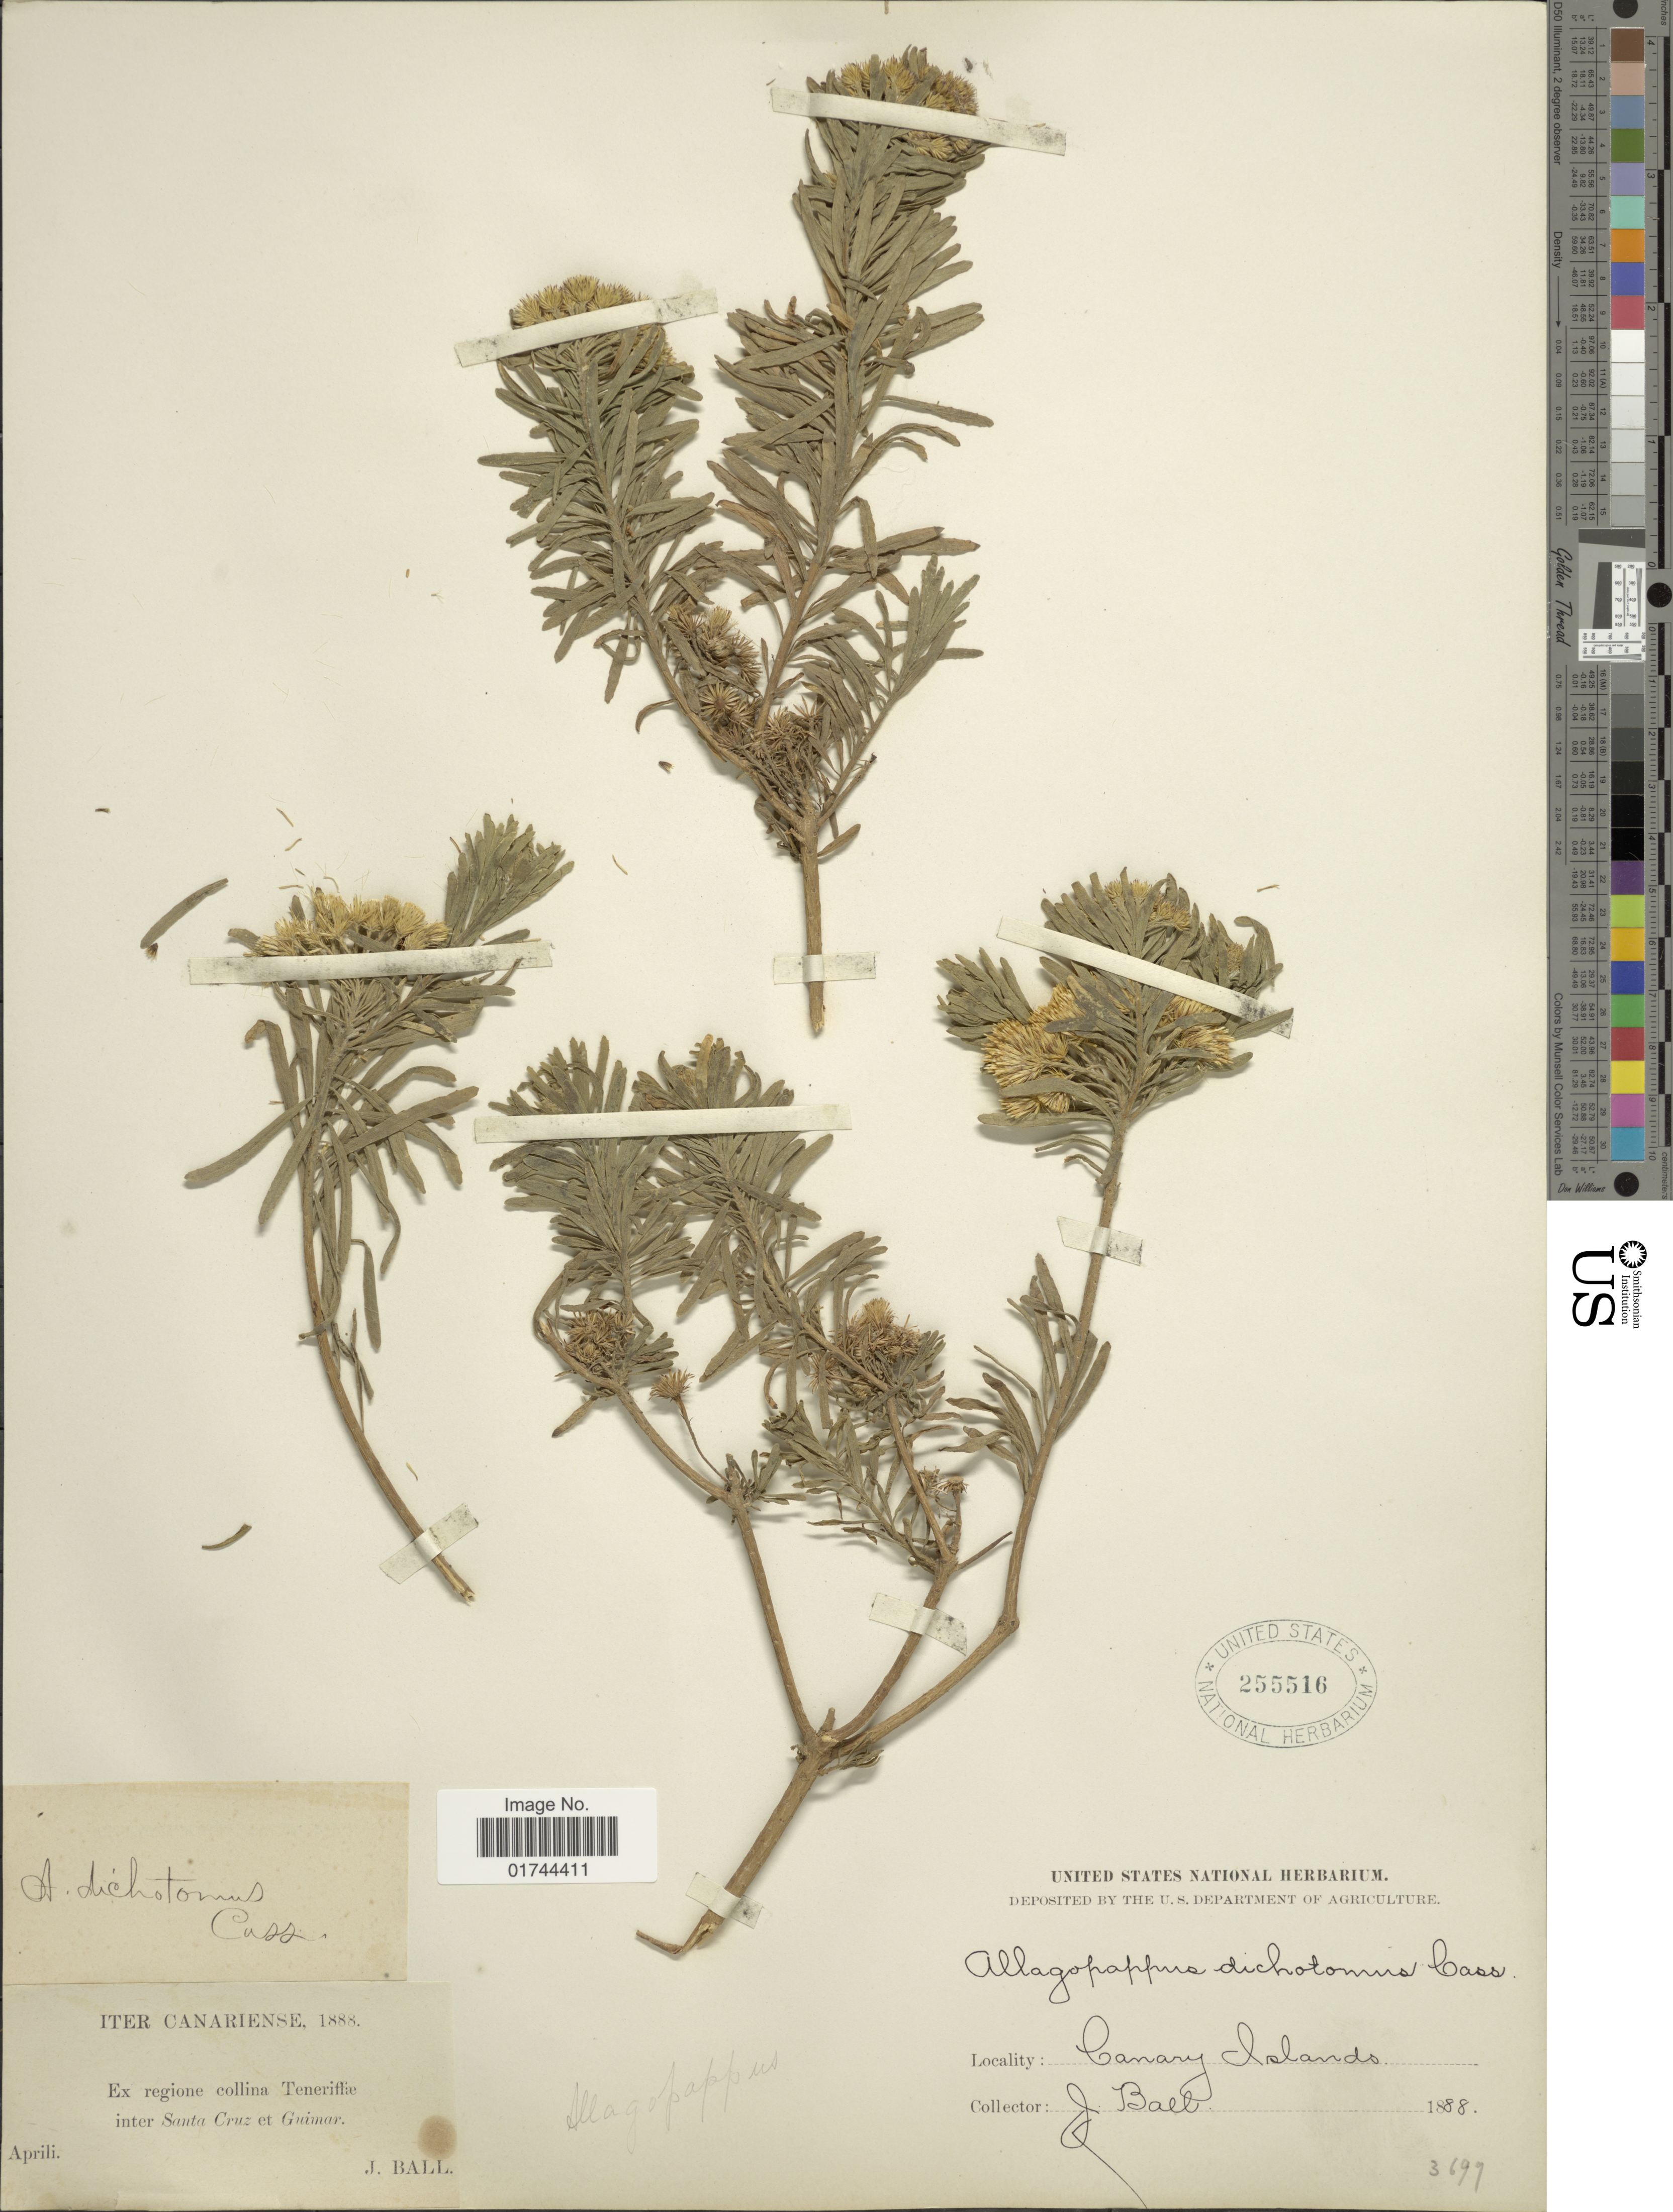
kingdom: Plantae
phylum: Tracheophyta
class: Magnoliopsida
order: Asterales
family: Asteraceae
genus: Allagopappus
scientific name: Allagopappus dichotomus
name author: Cass.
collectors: J. Ball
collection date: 1888-04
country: Spain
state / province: Canarias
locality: Canary Islands, Ex regione collina Teneriffe inter Santa Cruz et Guimar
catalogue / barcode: US 255516